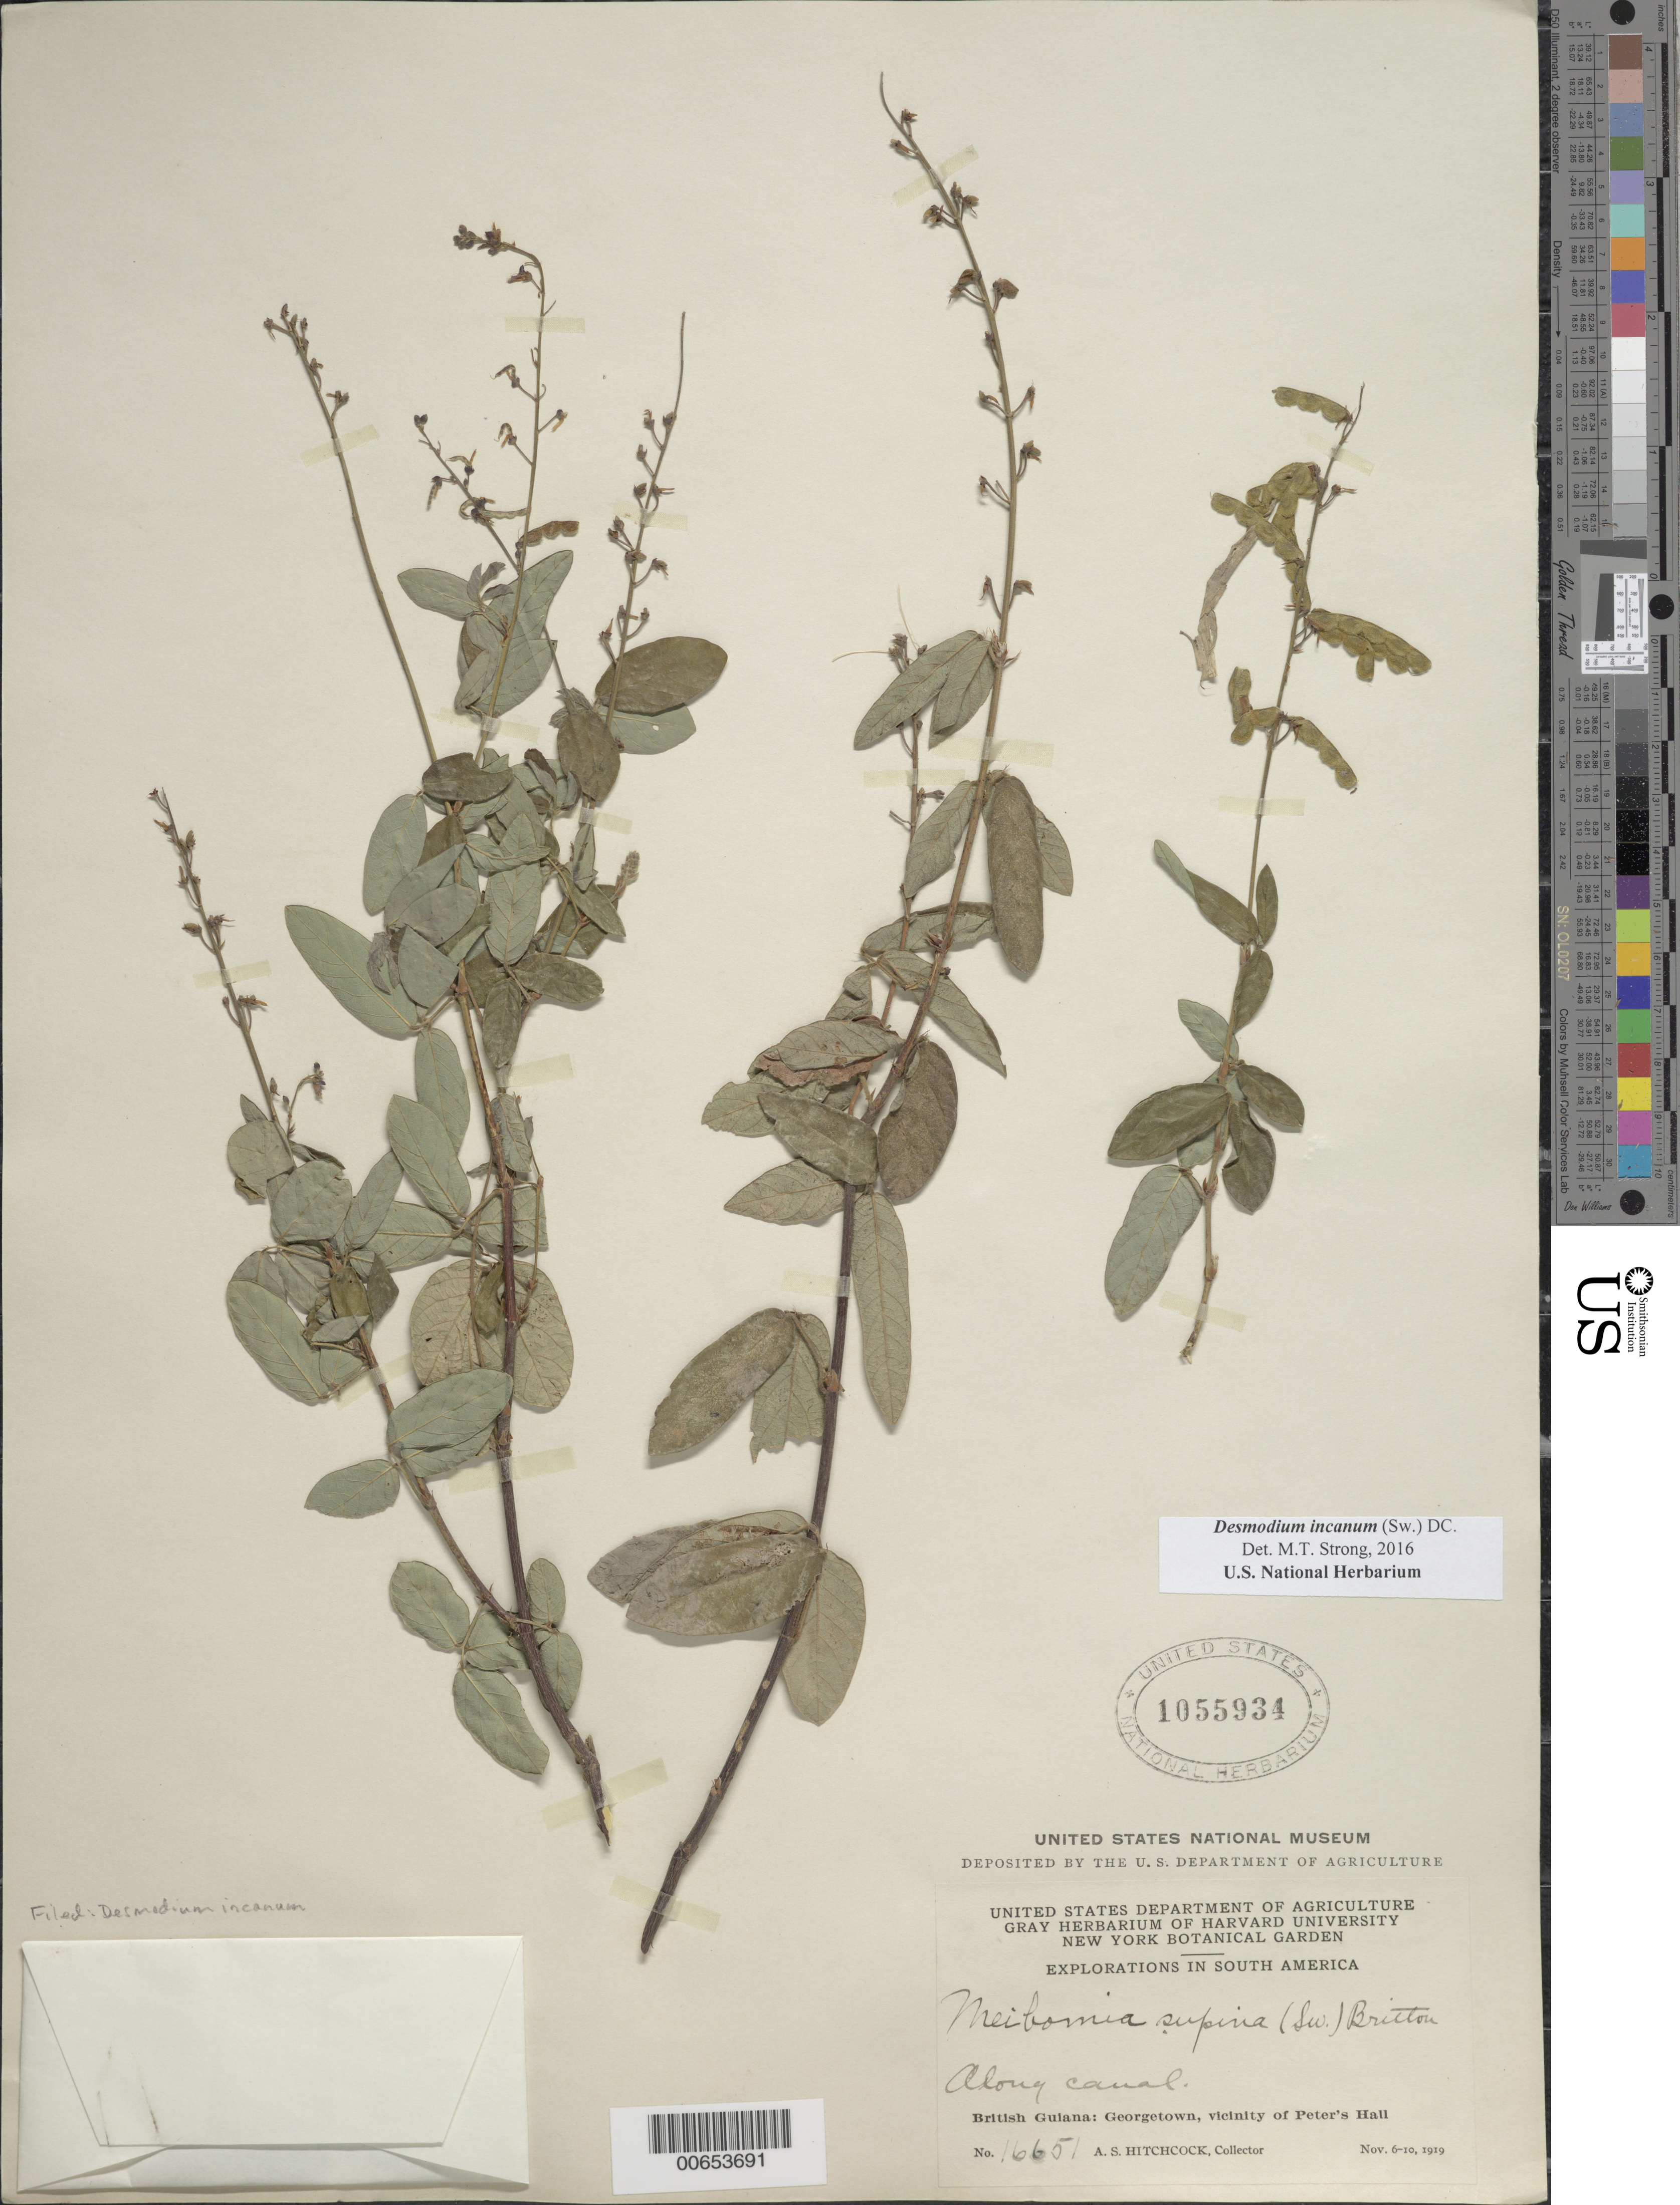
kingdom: Plantae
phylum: Tracheophyta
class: Magnoliopsida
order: Fabales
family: Fabaceae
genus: Desmodium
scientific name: Desmodium incanum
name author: (Sw.) DC.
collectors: A. S. Hitchcock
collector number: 16651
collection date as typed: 6-Nov-19 to 10-Nov-19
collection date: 1919-11-06/1919-11-10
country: Guyana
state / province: Demerara-Mahaica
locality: Georgetown, vic. of Peter's Hall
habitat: Along canal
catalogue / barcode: US 1055934